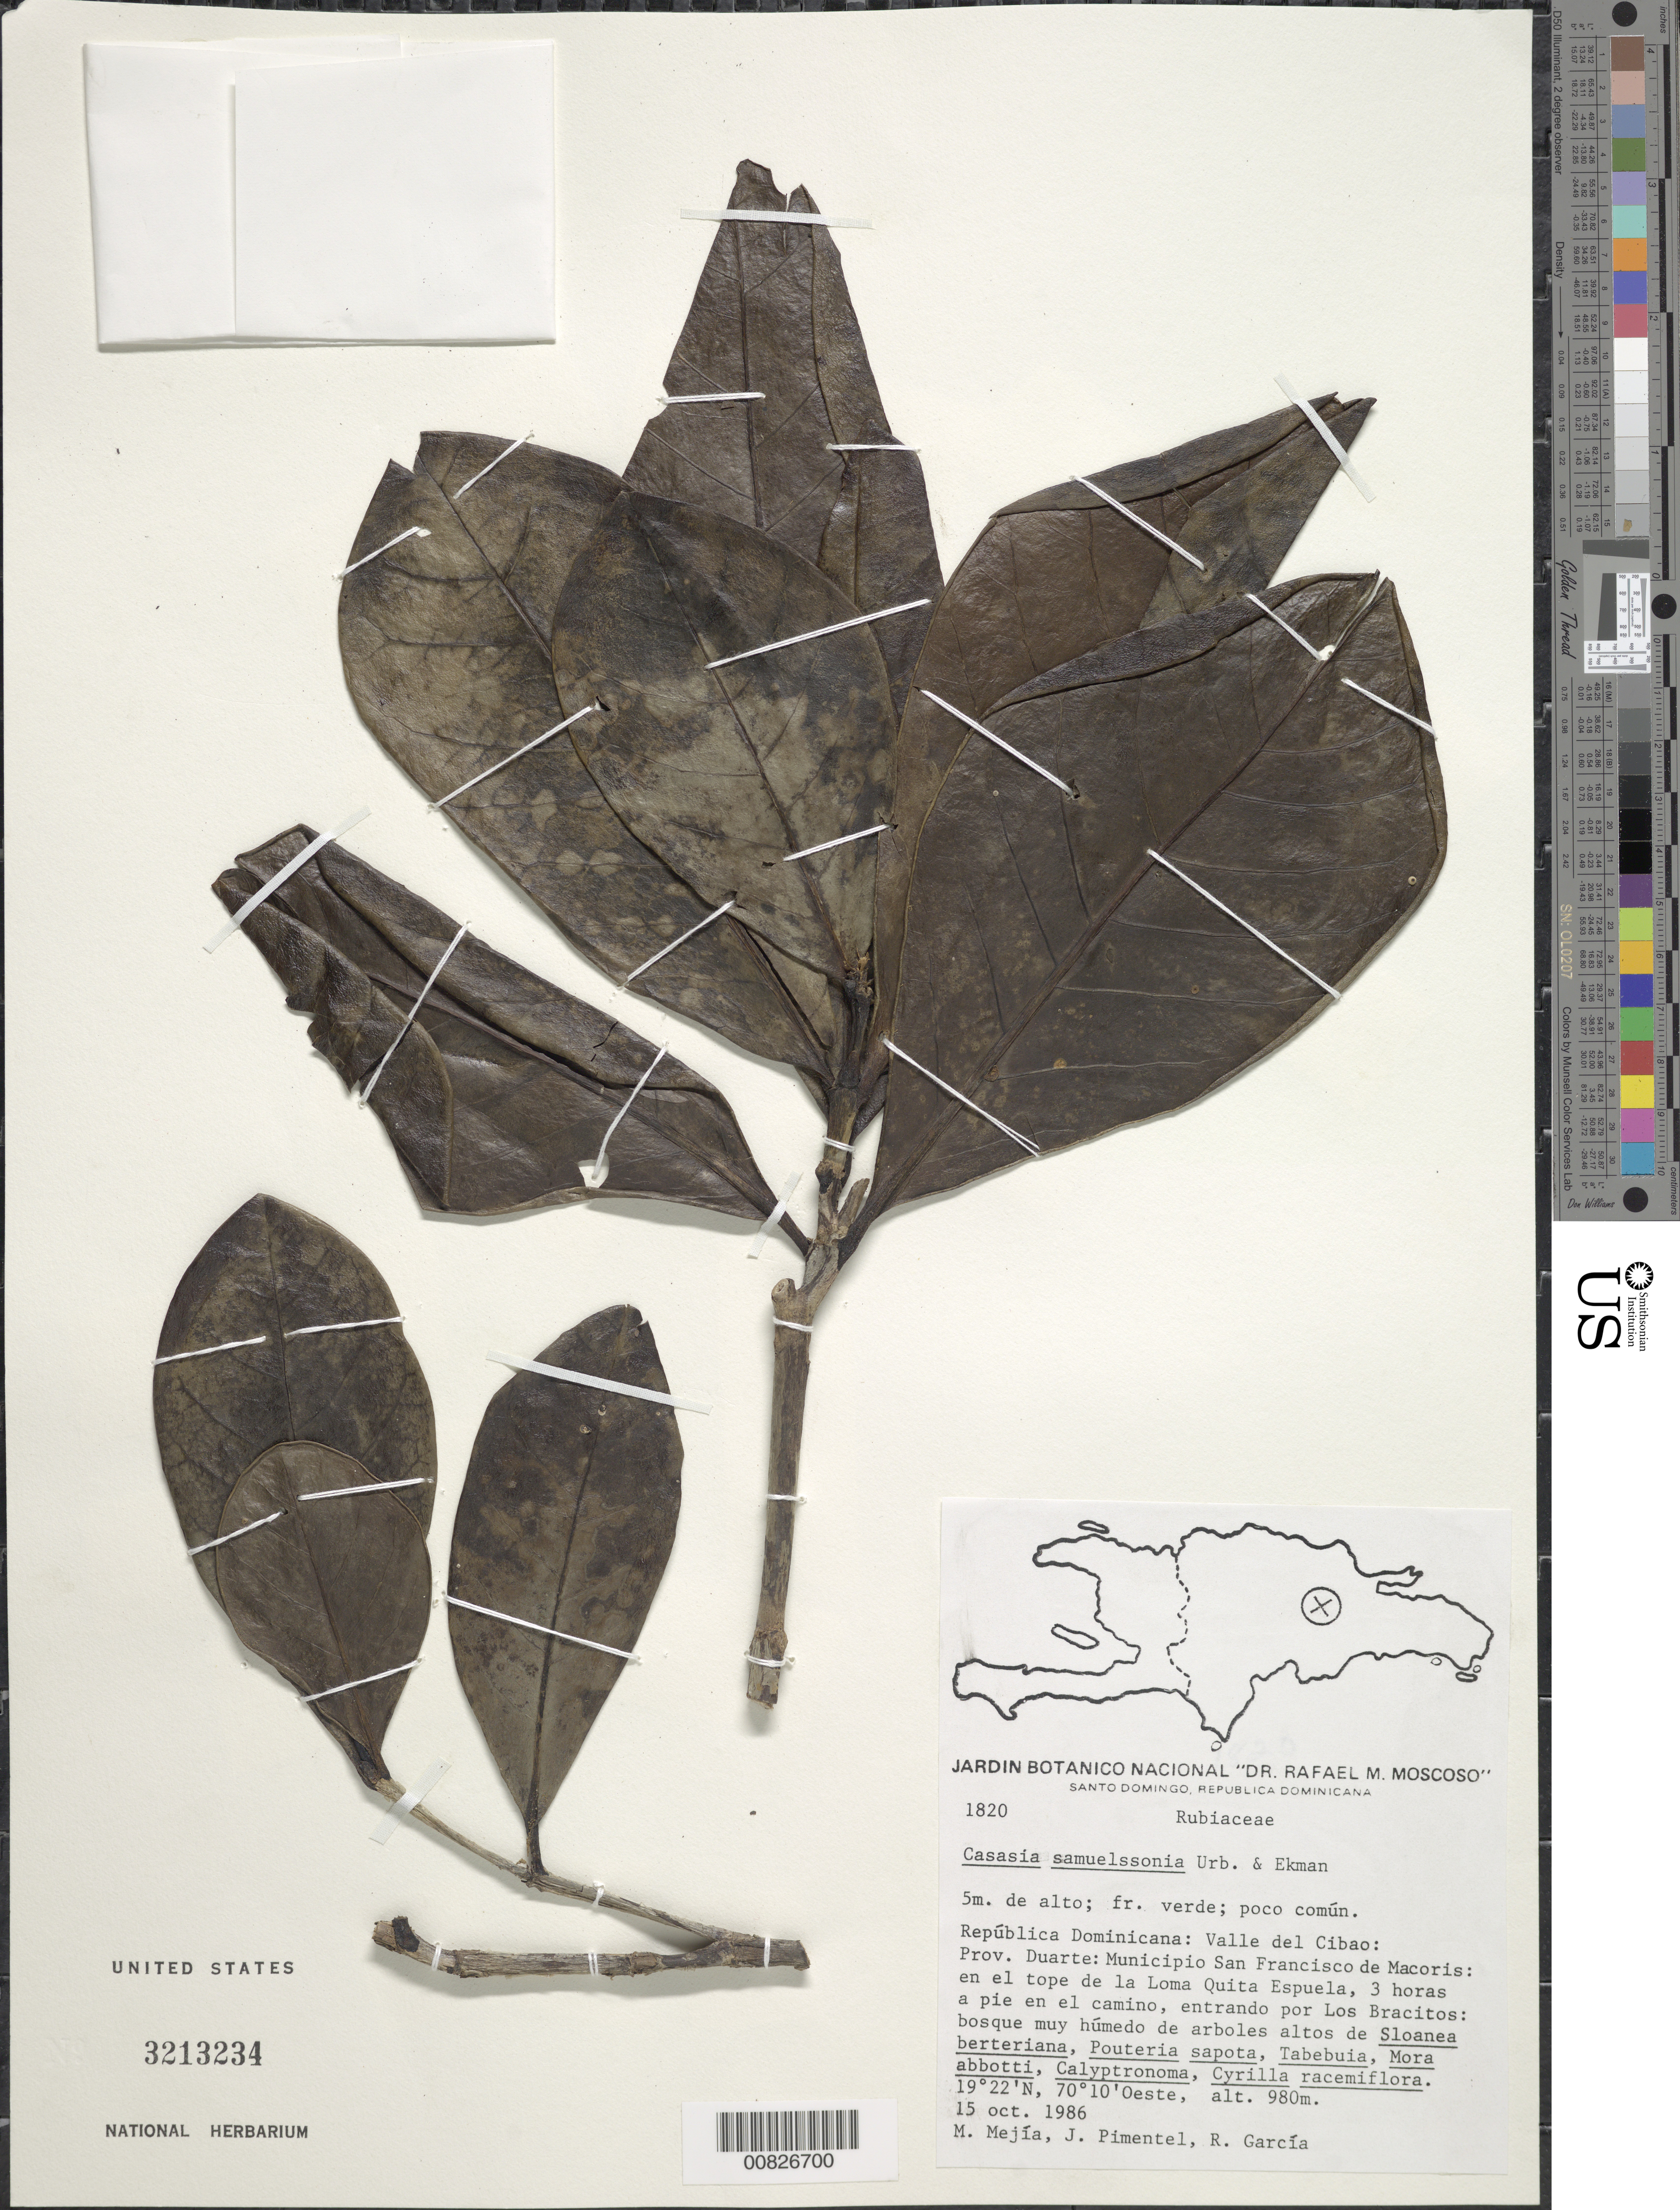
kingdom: Plantae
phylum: Tracheophyta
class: Magnoliopsida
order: Gentianales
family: Rubiaceae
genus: Casasia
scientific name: Casasia samuelssonii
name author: Urb. & Ekman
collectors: M. Mejia, J. Pimentel & R. G. García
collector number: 1820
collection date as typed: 15 Oct 1986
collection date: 1986-10-15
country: Dominican Republic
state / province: Duarte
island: Hispaniola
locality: Valle del Cibao; Municipio San Francisco de Macoris, en el tope de la Loma Quita Espuela, 3 horas a pie en el camino, entrando por Los Bracitos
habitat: Bosque muy húmedo de arboles altos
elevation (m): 980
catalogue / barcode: US 3213234